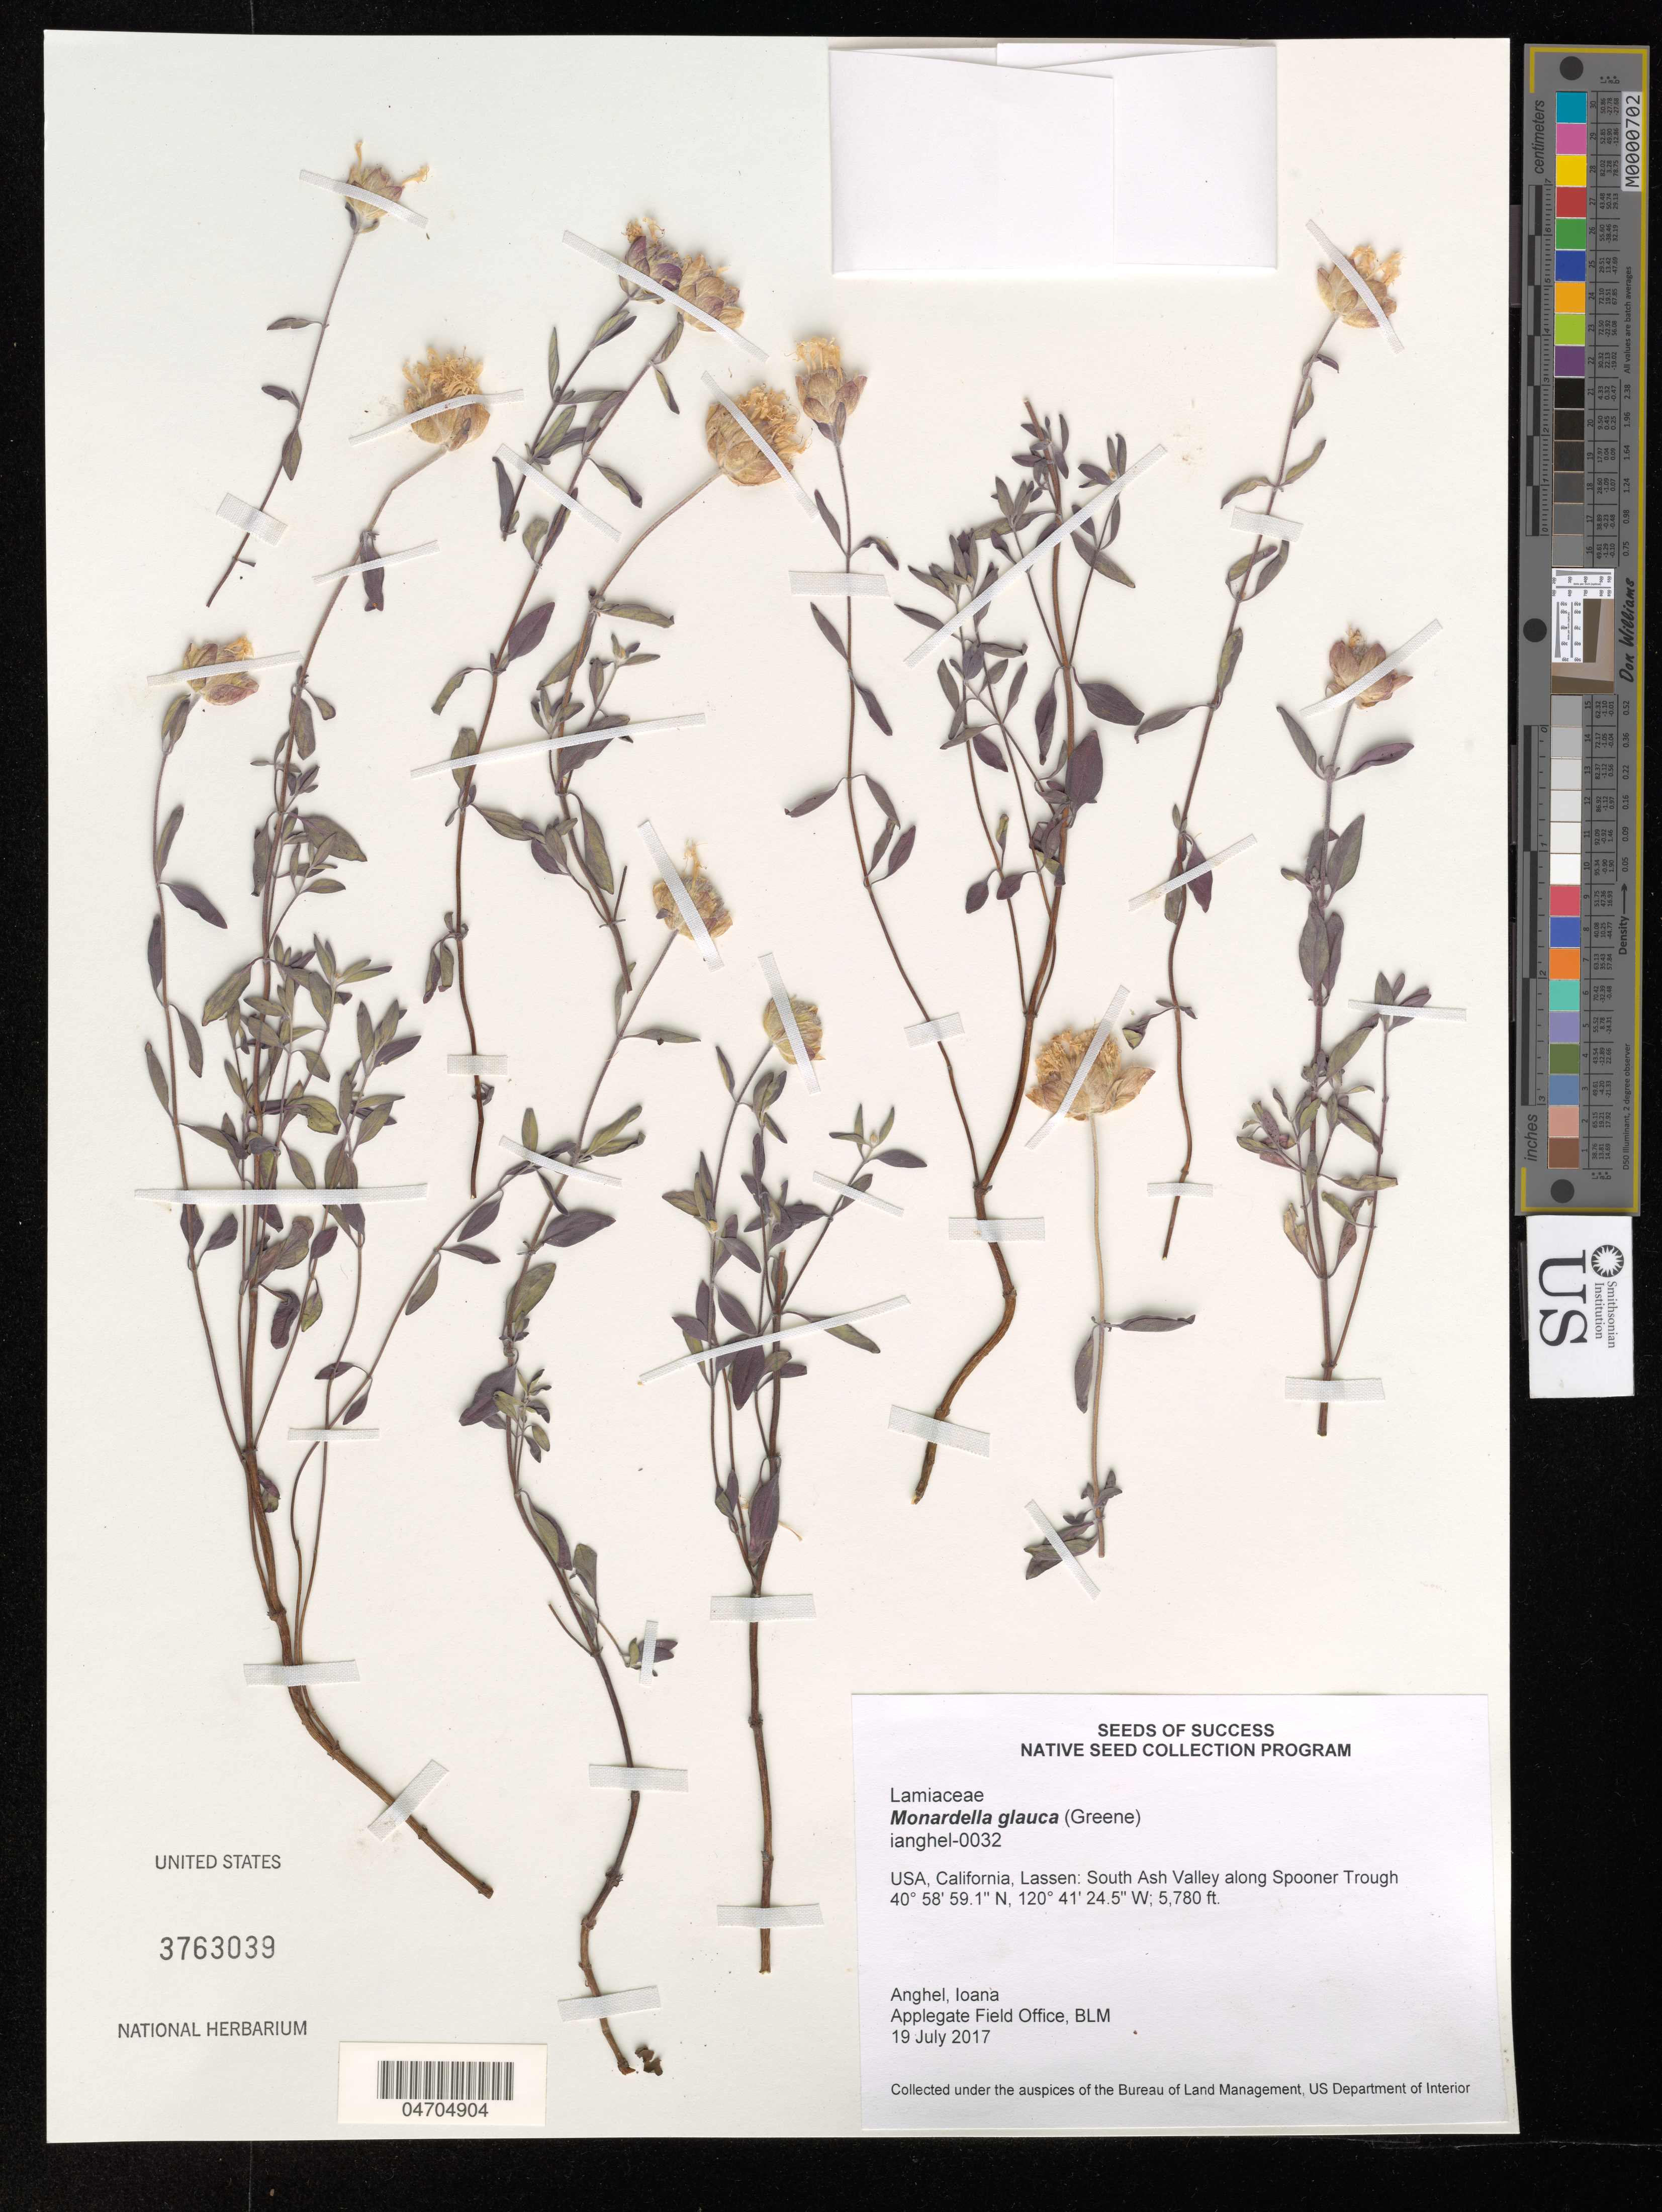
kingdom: Plantae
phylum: Tracheophyta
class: Magnoliopsida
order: Lamiales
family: Lamiaceae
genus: Monardella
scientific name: Monardella glauca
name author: Greene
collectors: I. Anghel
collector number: ianghel-0032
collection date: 2017-07-19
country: United States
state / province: California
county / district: Lassen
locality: Lassen: South Ash Valley along Spooner Trough.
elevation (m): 1762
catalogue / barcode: US 3763039